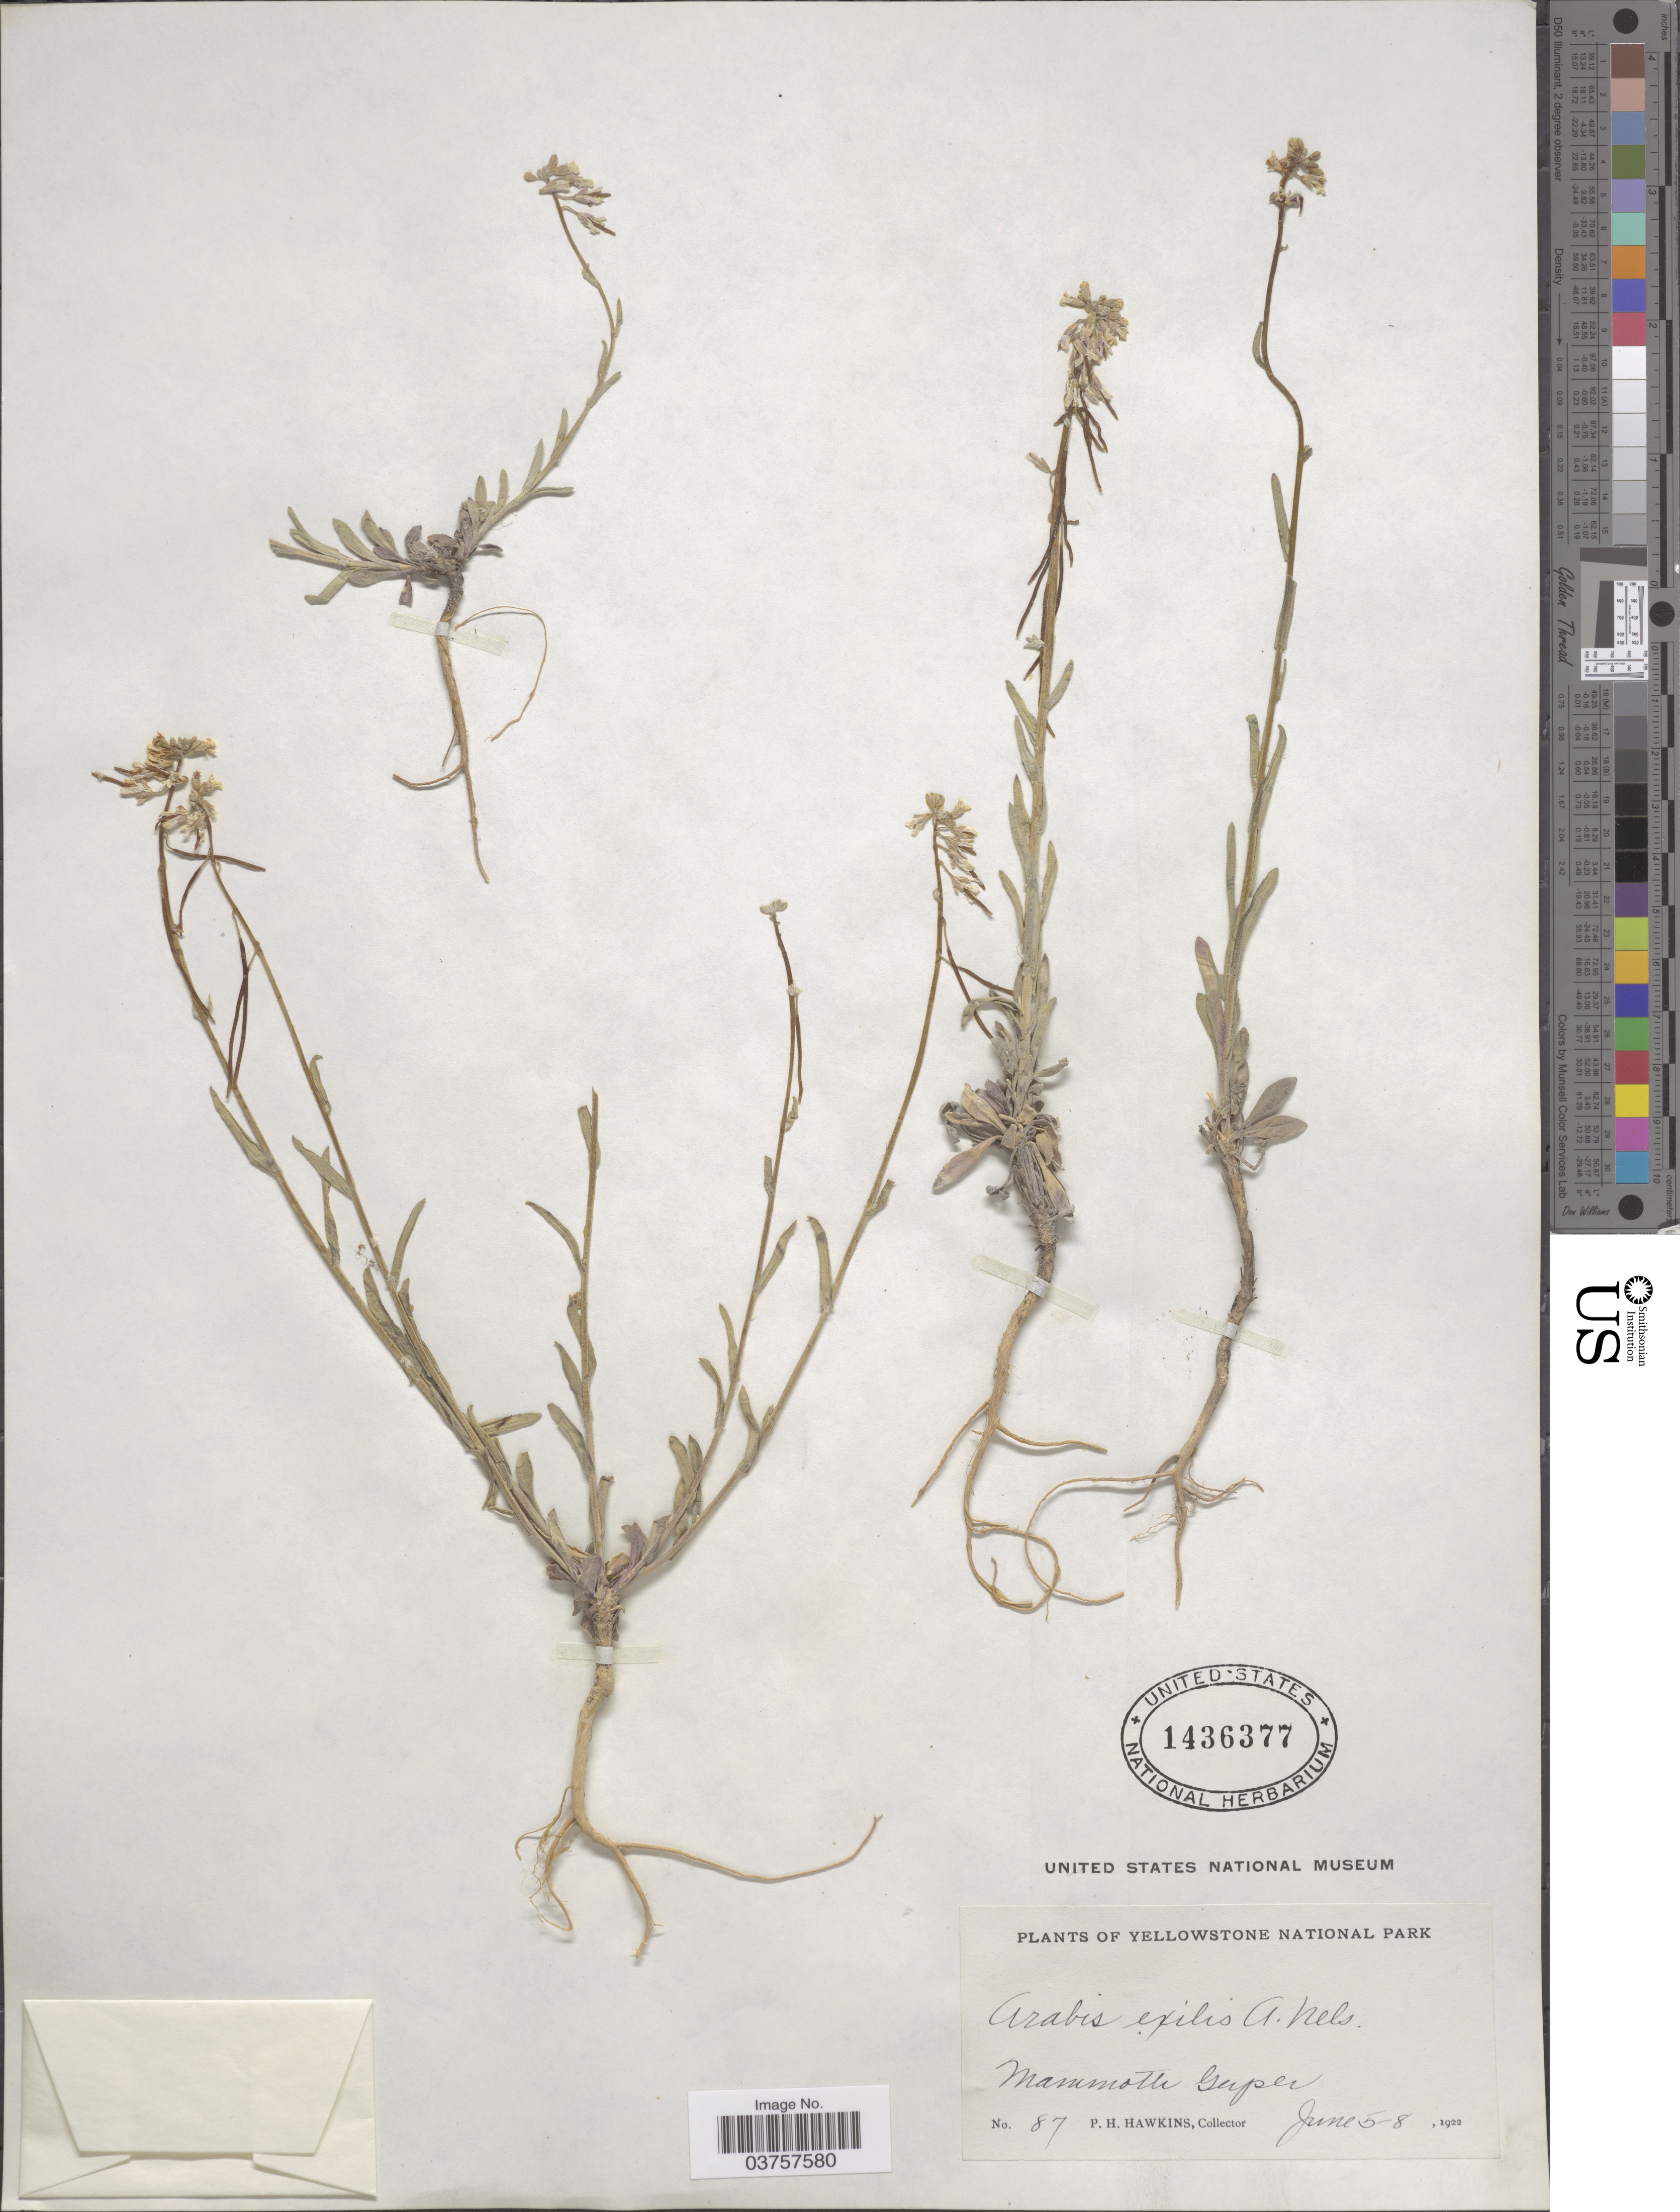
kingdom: Plantae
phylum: Tracheophyta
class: Magnoliopsida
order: Brassicales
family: Brassicaceae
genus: Arabis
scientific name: Arabis holboellii var. retrofracta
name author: Rydb.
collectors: P. Hawkins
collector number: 87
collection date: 1922-06-05/1922-06-08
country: United States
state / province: Wyoming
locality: Yellowstone National Park. Mammoth Geyser.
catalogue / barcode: US 1436377